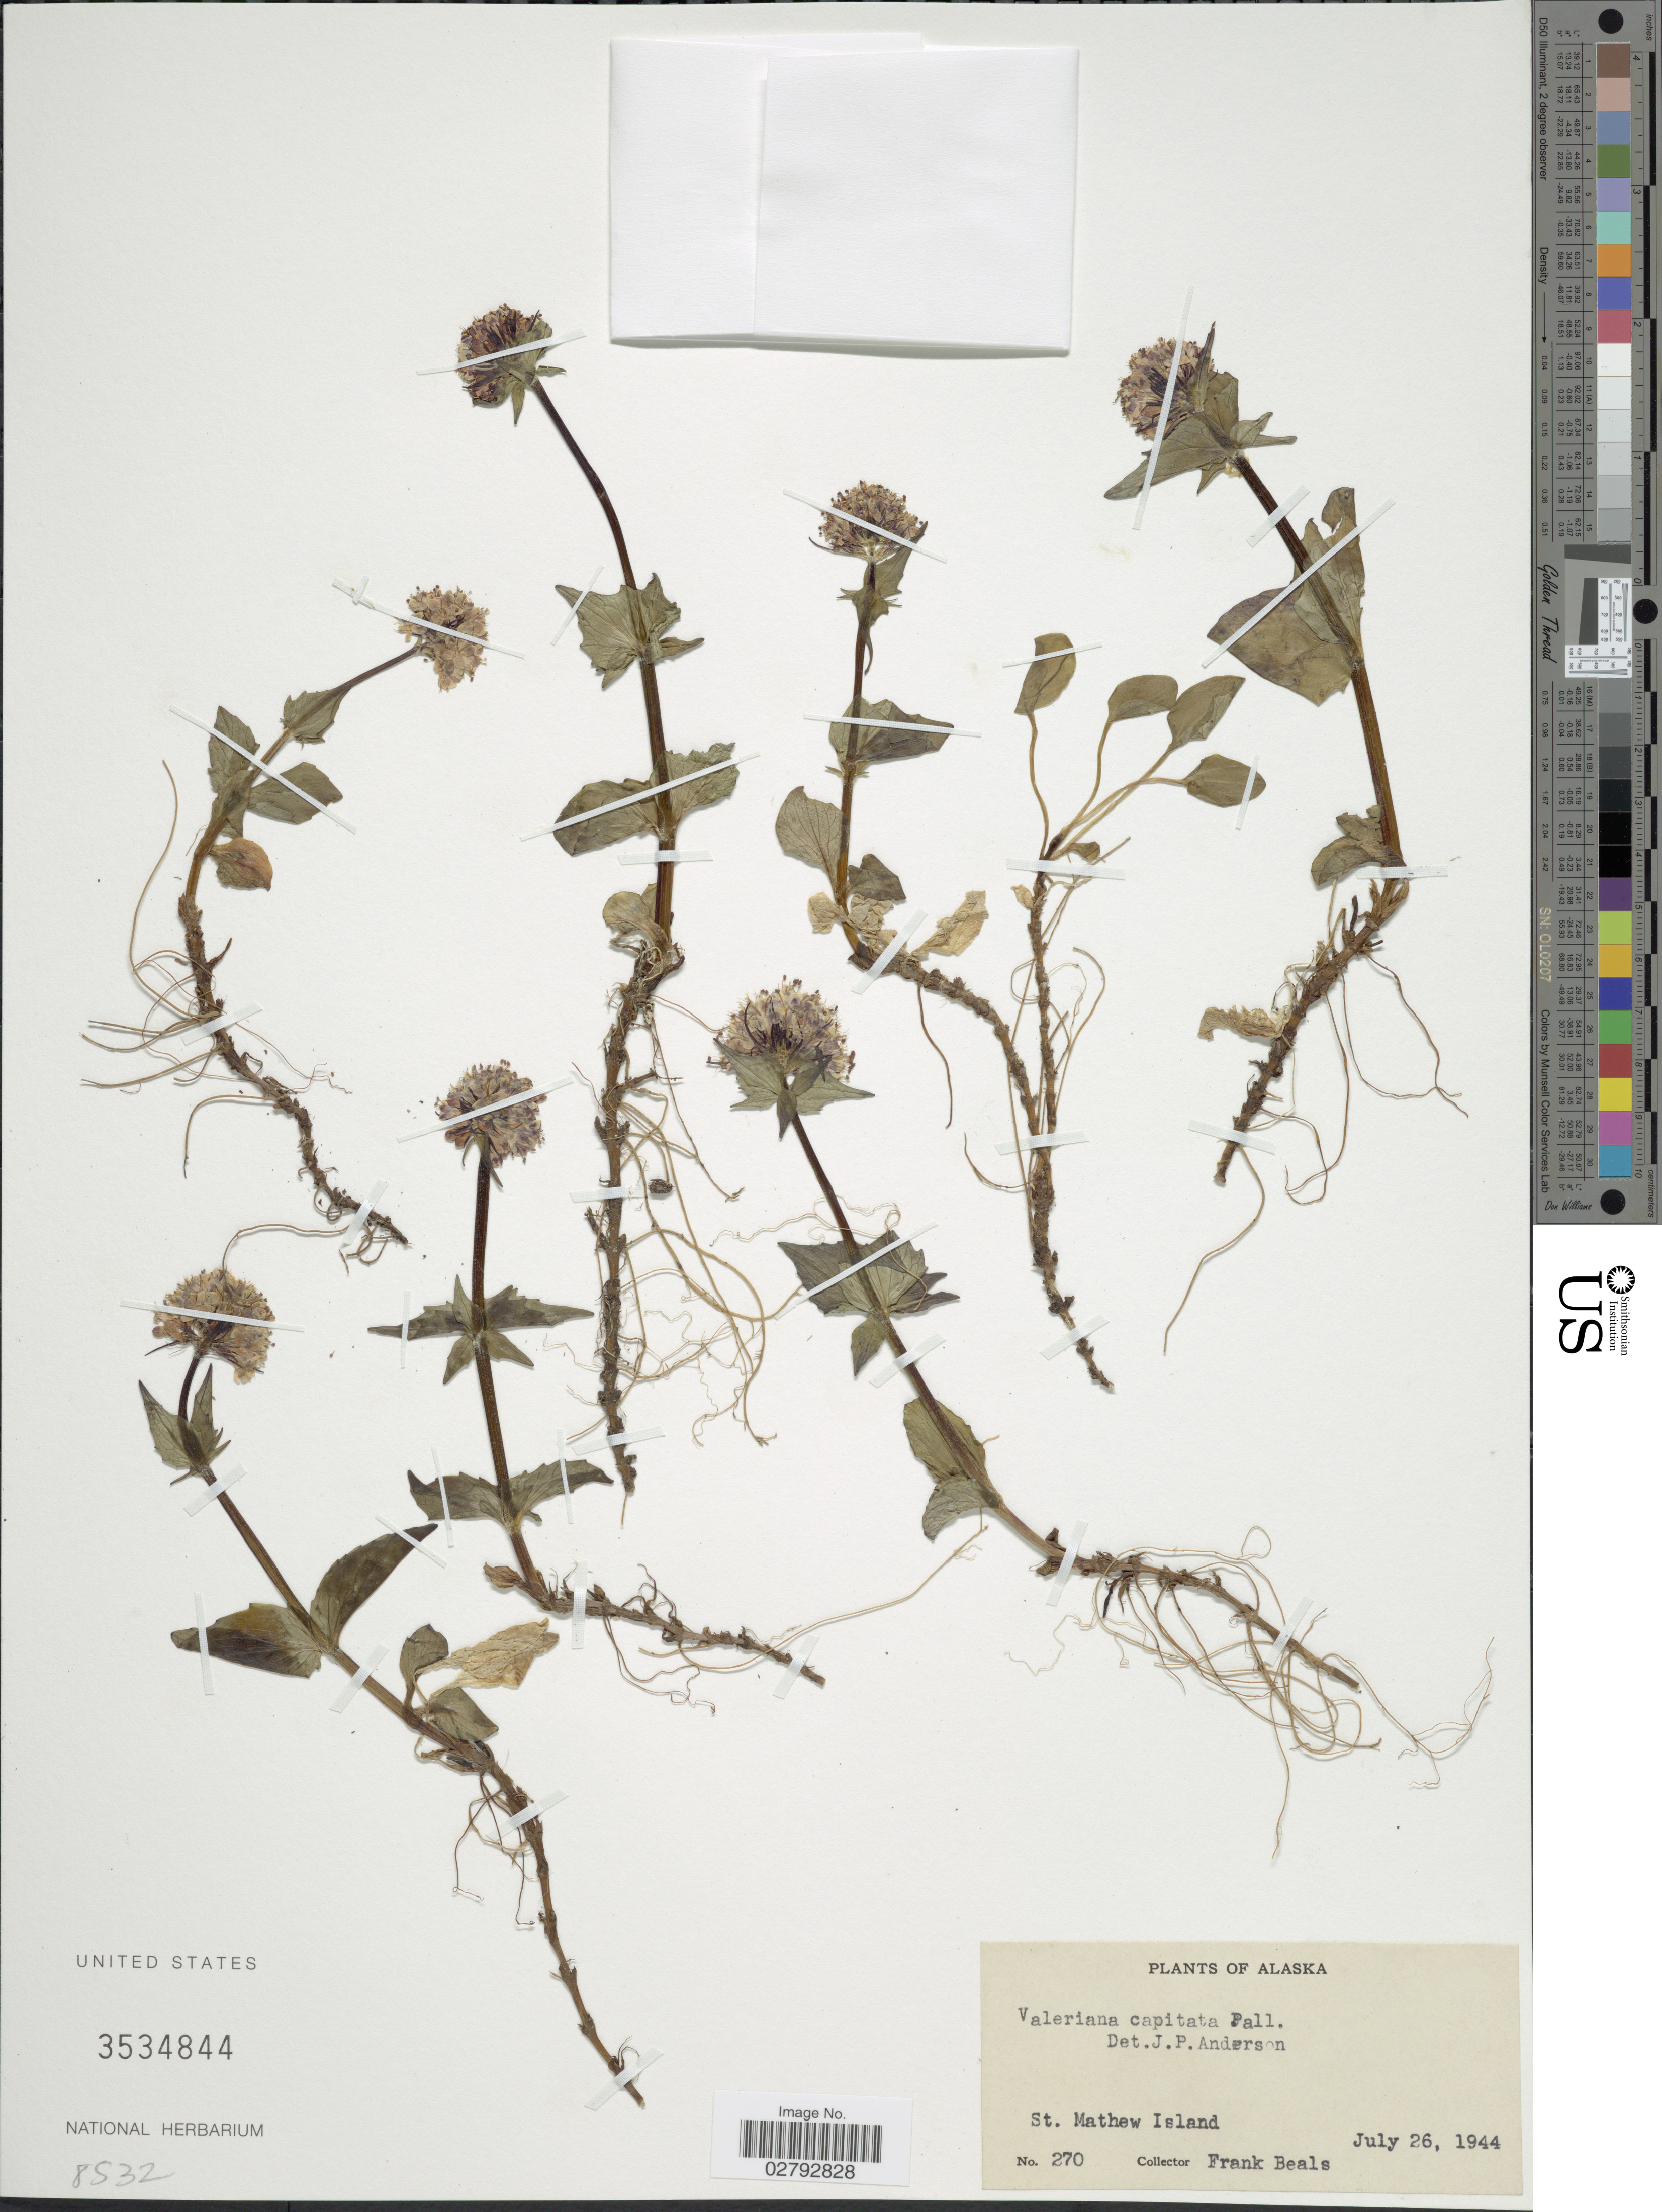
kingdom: Plantae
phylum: Tracheophyta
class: Magnoliopsida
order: Dipsacales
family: Caprifoliaceae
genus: Valeriana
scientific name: Valeriana capitata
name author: Link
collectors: F. Beals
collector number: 270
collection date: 1944-07-26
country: United States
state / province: Alaska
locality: St. Mathew Island.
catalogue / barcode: US 3534844